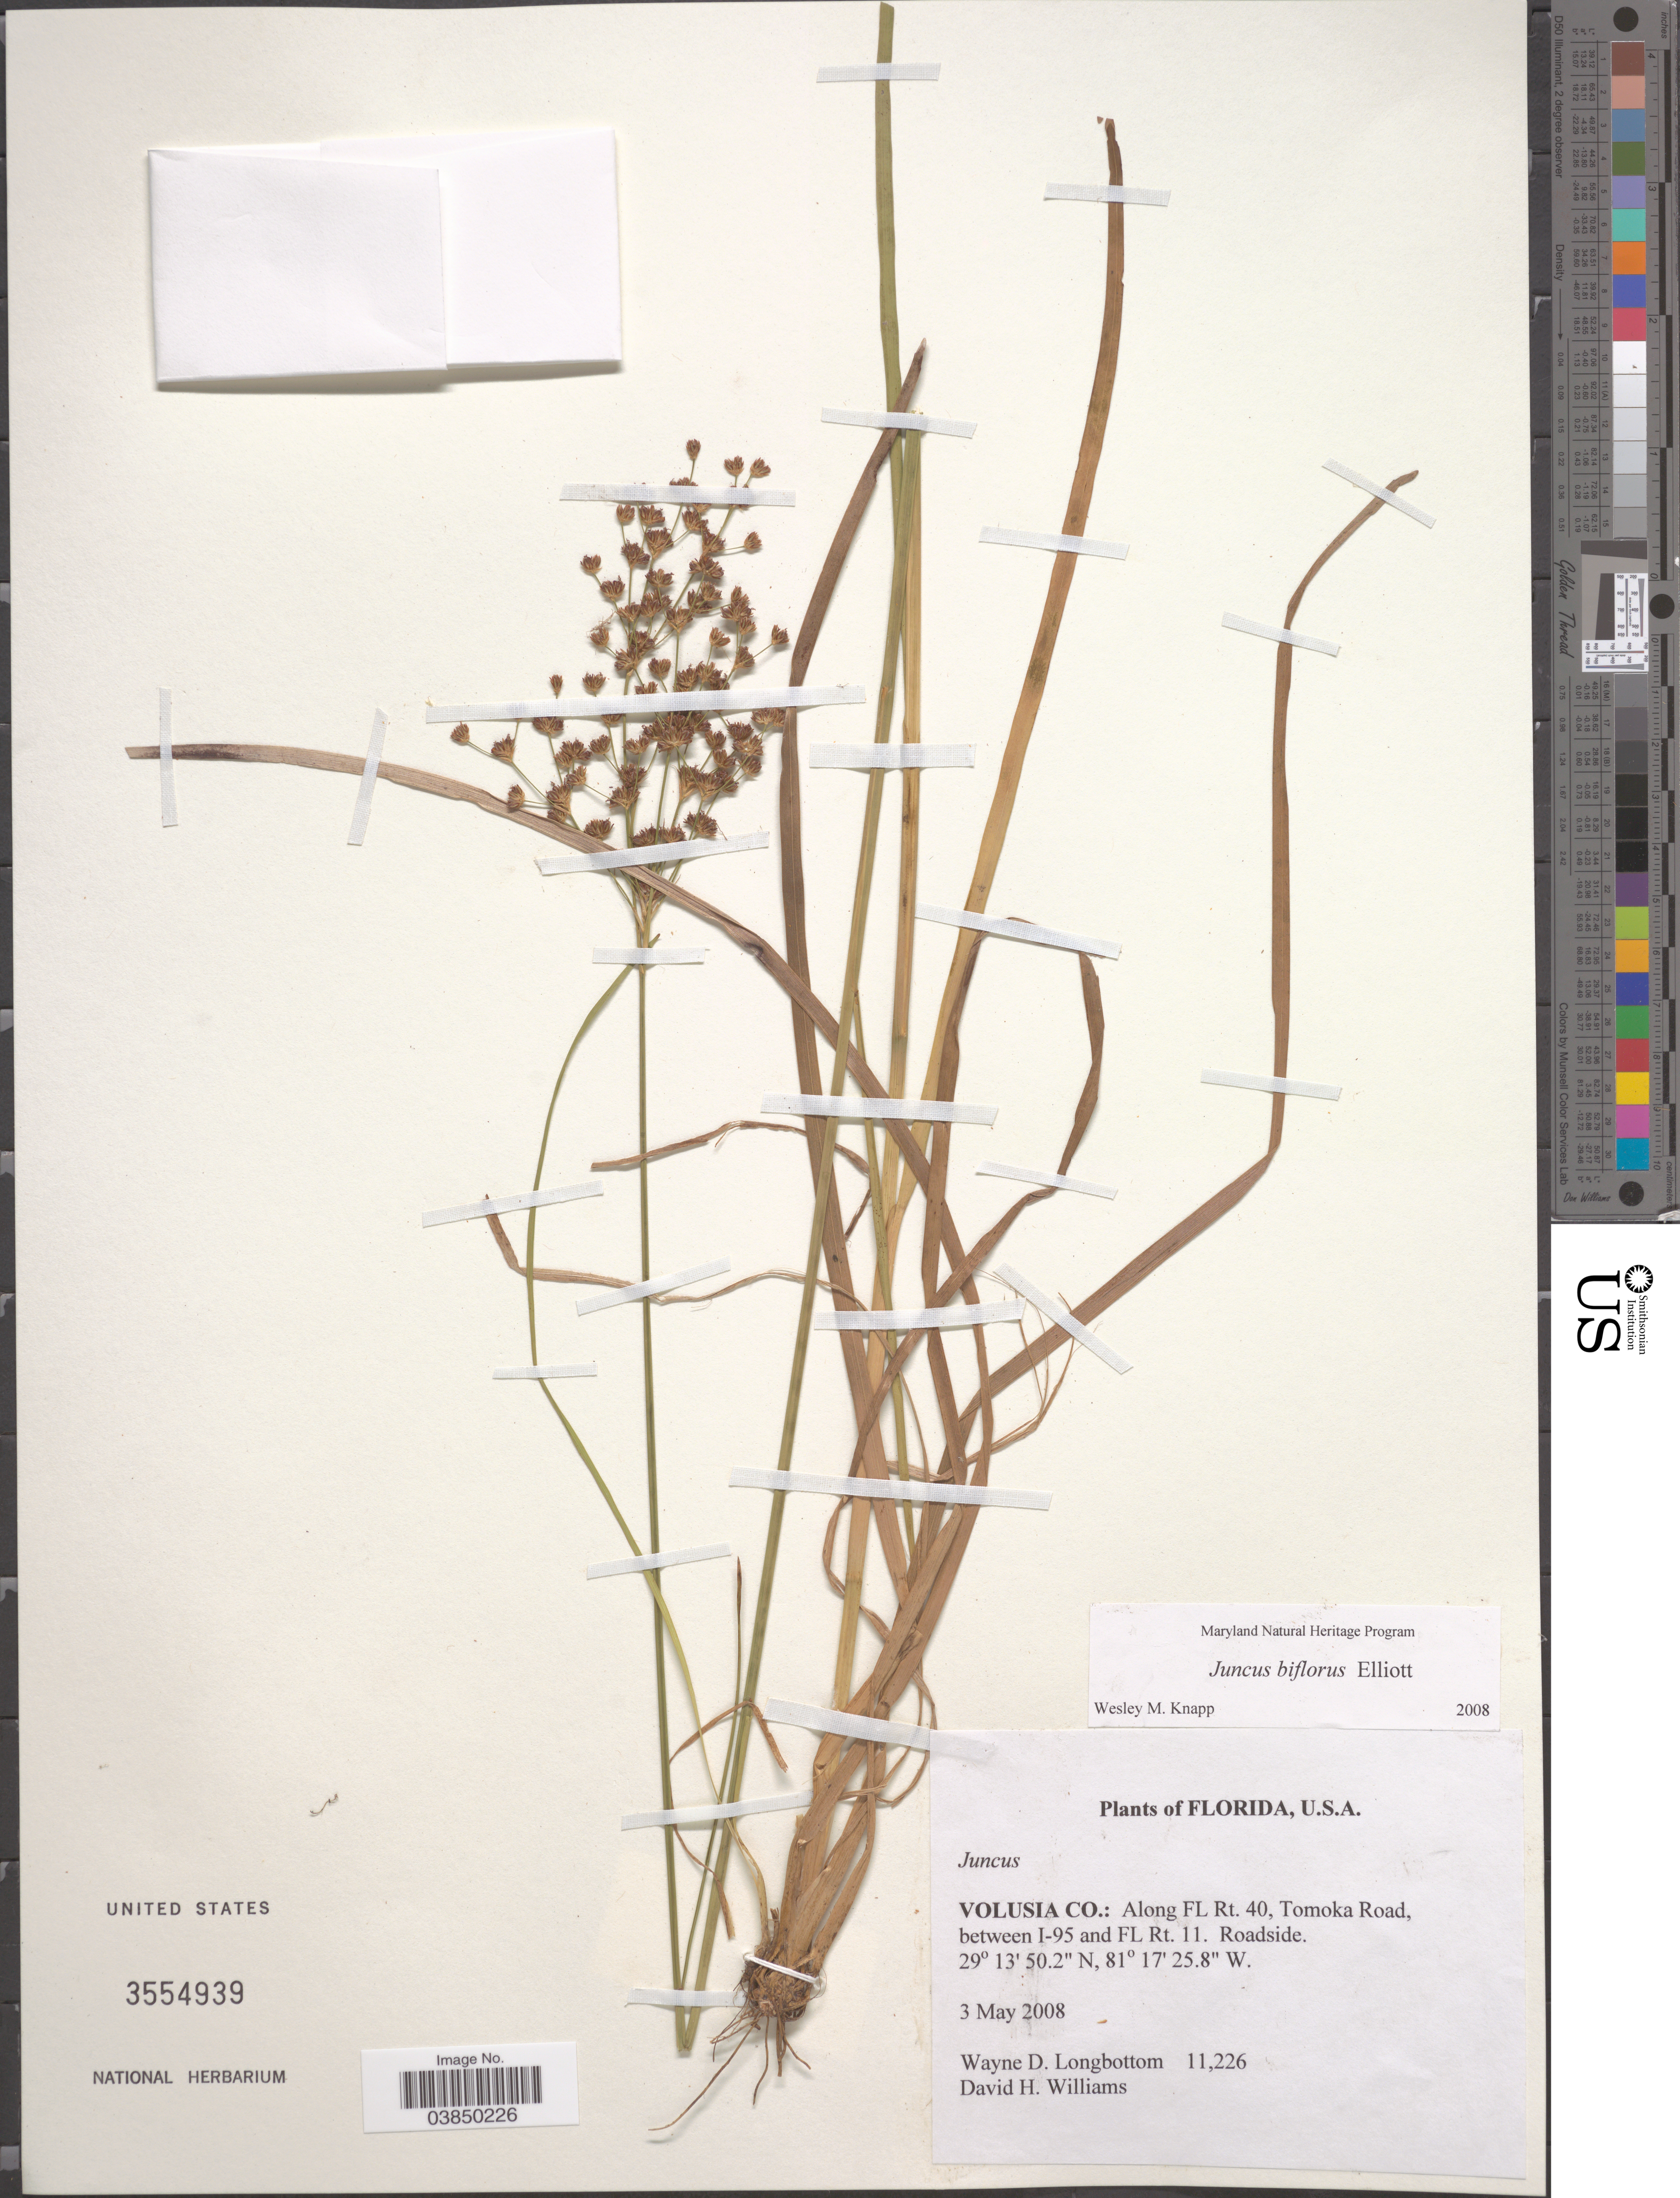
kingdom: Plantae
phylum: Tracheophyta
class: Liliopsida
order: Poales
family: Juncaceae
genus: Juncus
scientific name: Juncus biflorus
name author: Ell.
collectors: W. D. Longbottom & D. E. Williams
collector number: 11226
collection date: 2008-05-03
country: United States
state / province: Florida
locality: Volusia Co.: Along FL Rt. 40, Tomoka Road, between I-95 and FL Rt. 11. Roadside.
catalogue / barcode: US 3554939